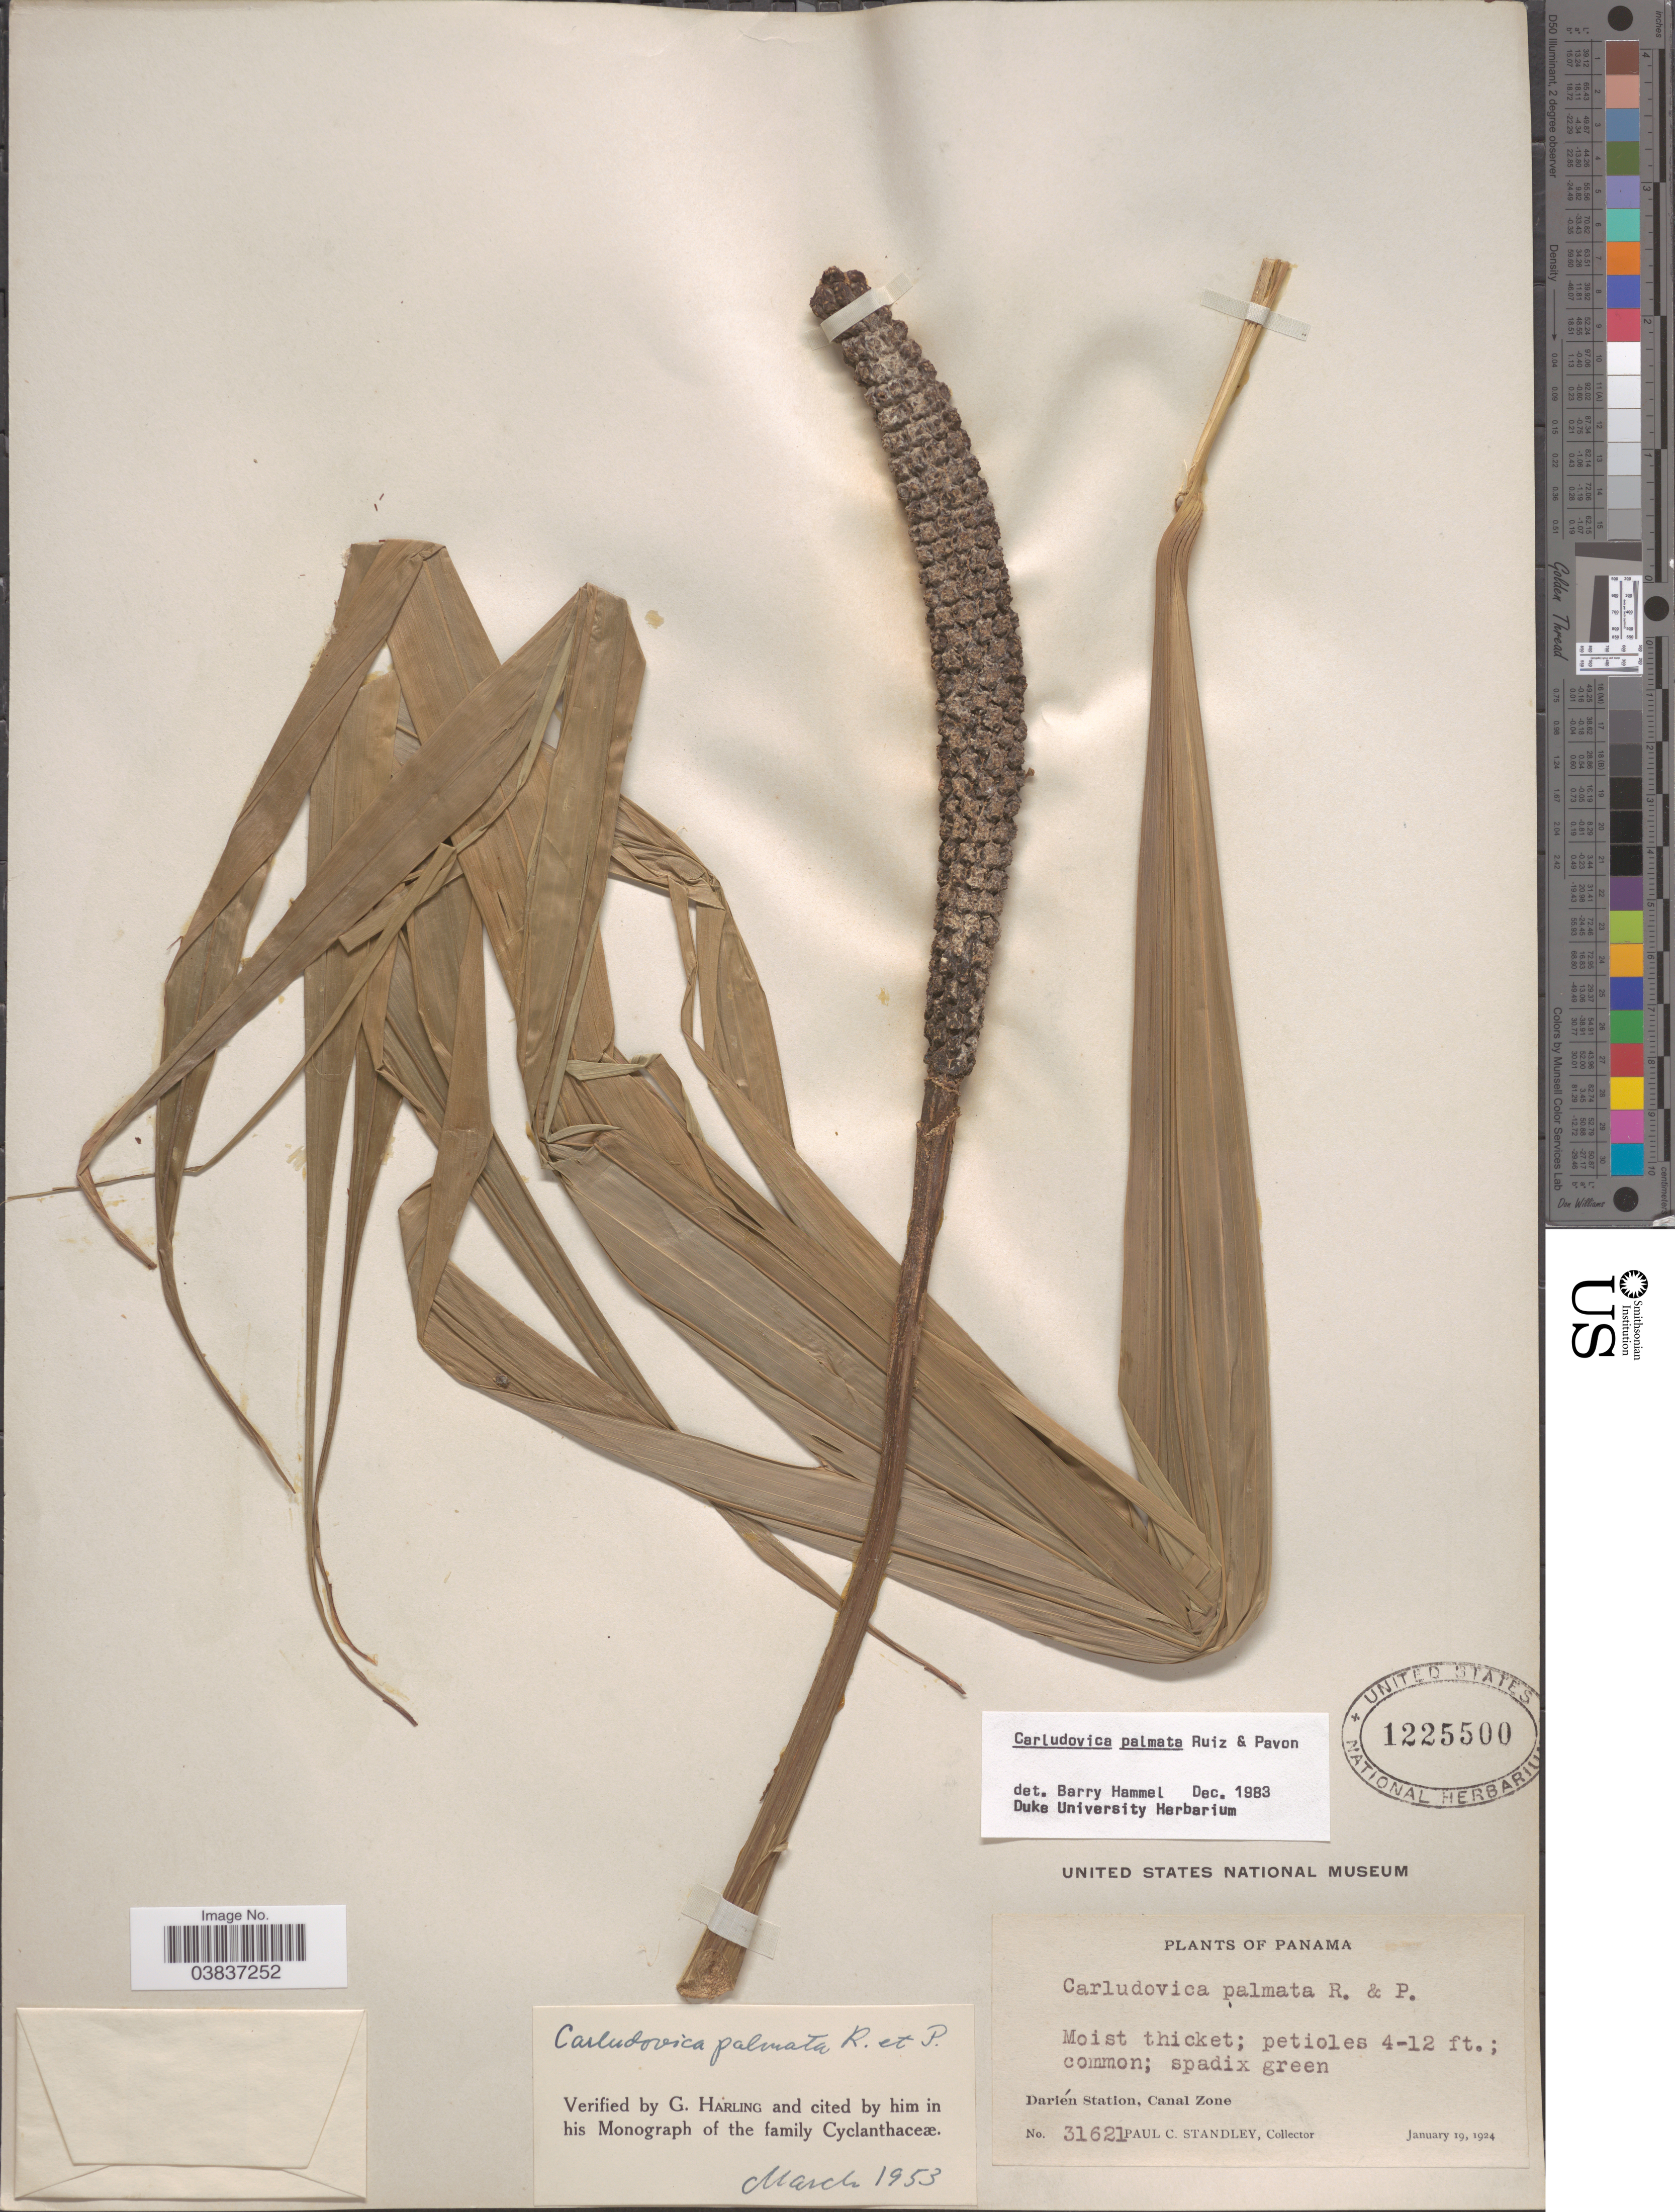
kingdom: Plantae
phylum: Tracheophyta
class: Liliopsida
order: Pandanales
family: Cyclanthaceae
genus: Carludovica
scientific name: Carludovica palmata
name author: Ruiz & Pav.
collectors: P. C. Standley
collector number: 31621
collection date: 1924-01-19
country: Panama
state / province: Colón / Panamá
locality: Moist thicket. Darién Station, Canal Zone.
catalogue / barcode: US 1225500